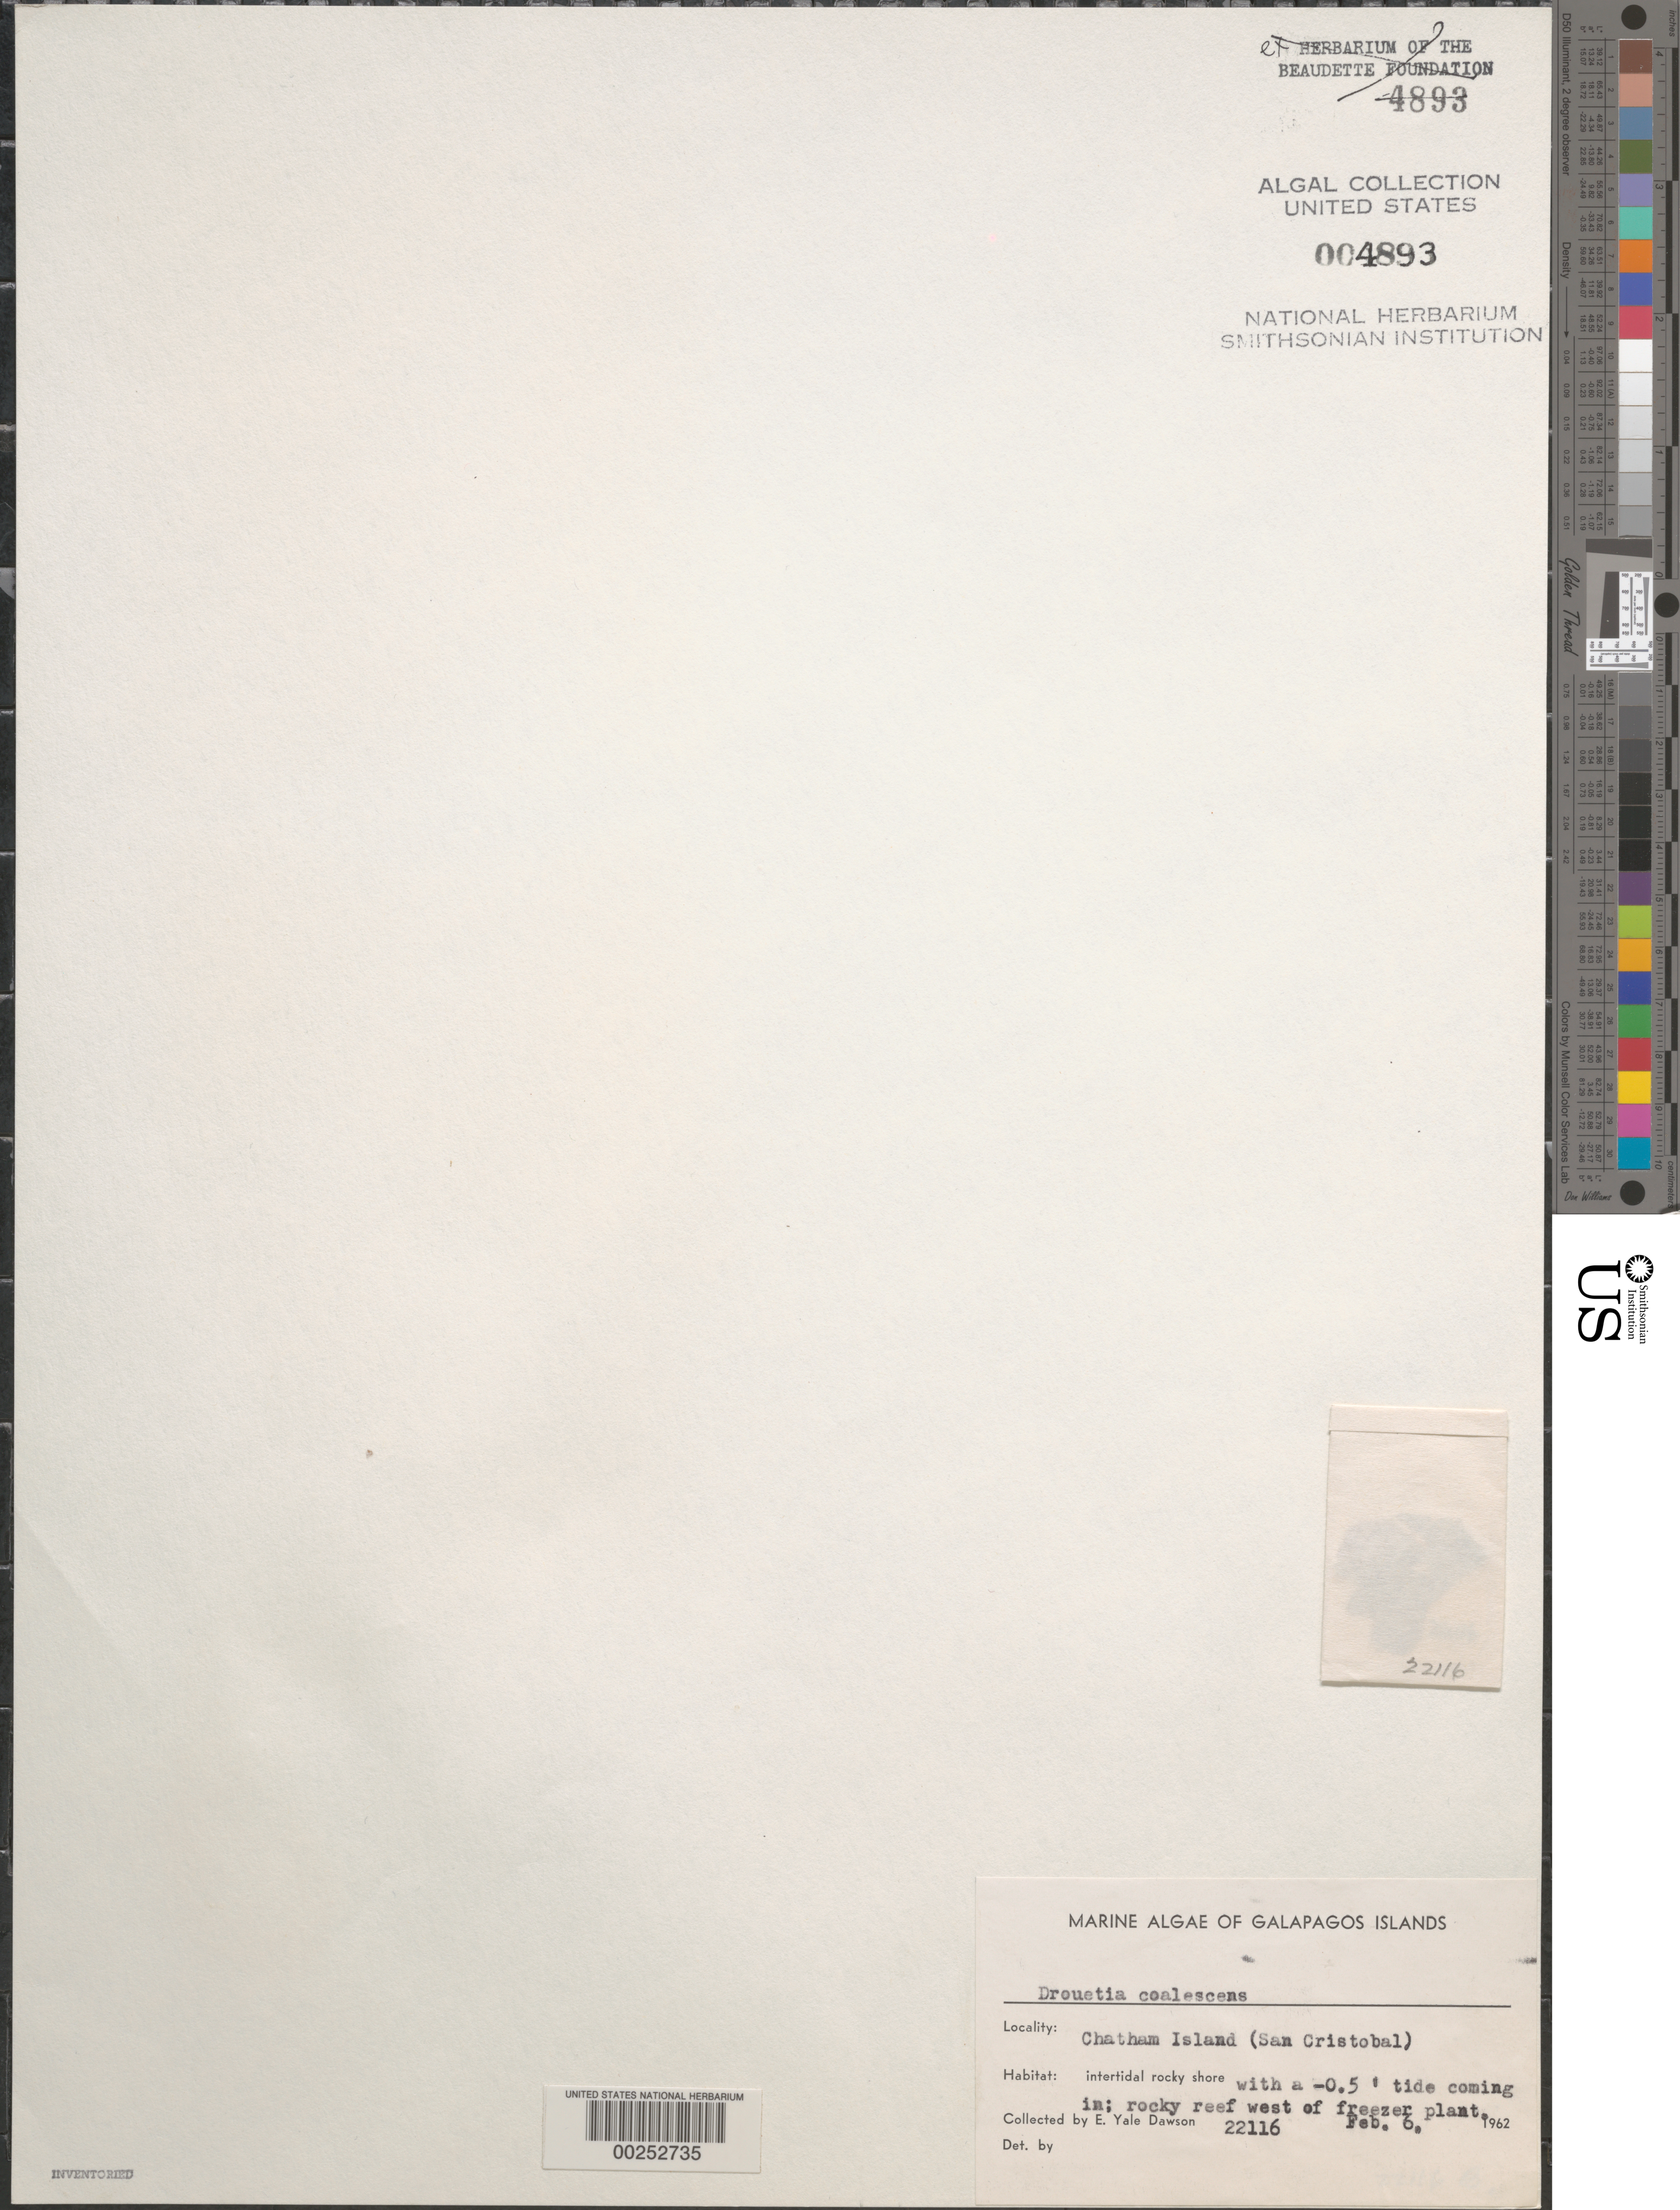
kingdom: Plantae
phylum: Rhodophyta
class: Florideophyceae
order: Rhodymeniales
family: Rhodymeniaceae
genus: Drouetia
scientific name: Drouetia coalescens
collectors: E. Y. Dawson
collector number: EYD 22116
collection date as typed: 06 Feb 1962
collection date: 1962-02-06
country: Ecuador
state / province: Colón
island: San Cristóbal [Chatham]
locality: West of freezer plant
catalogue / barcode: US 4893